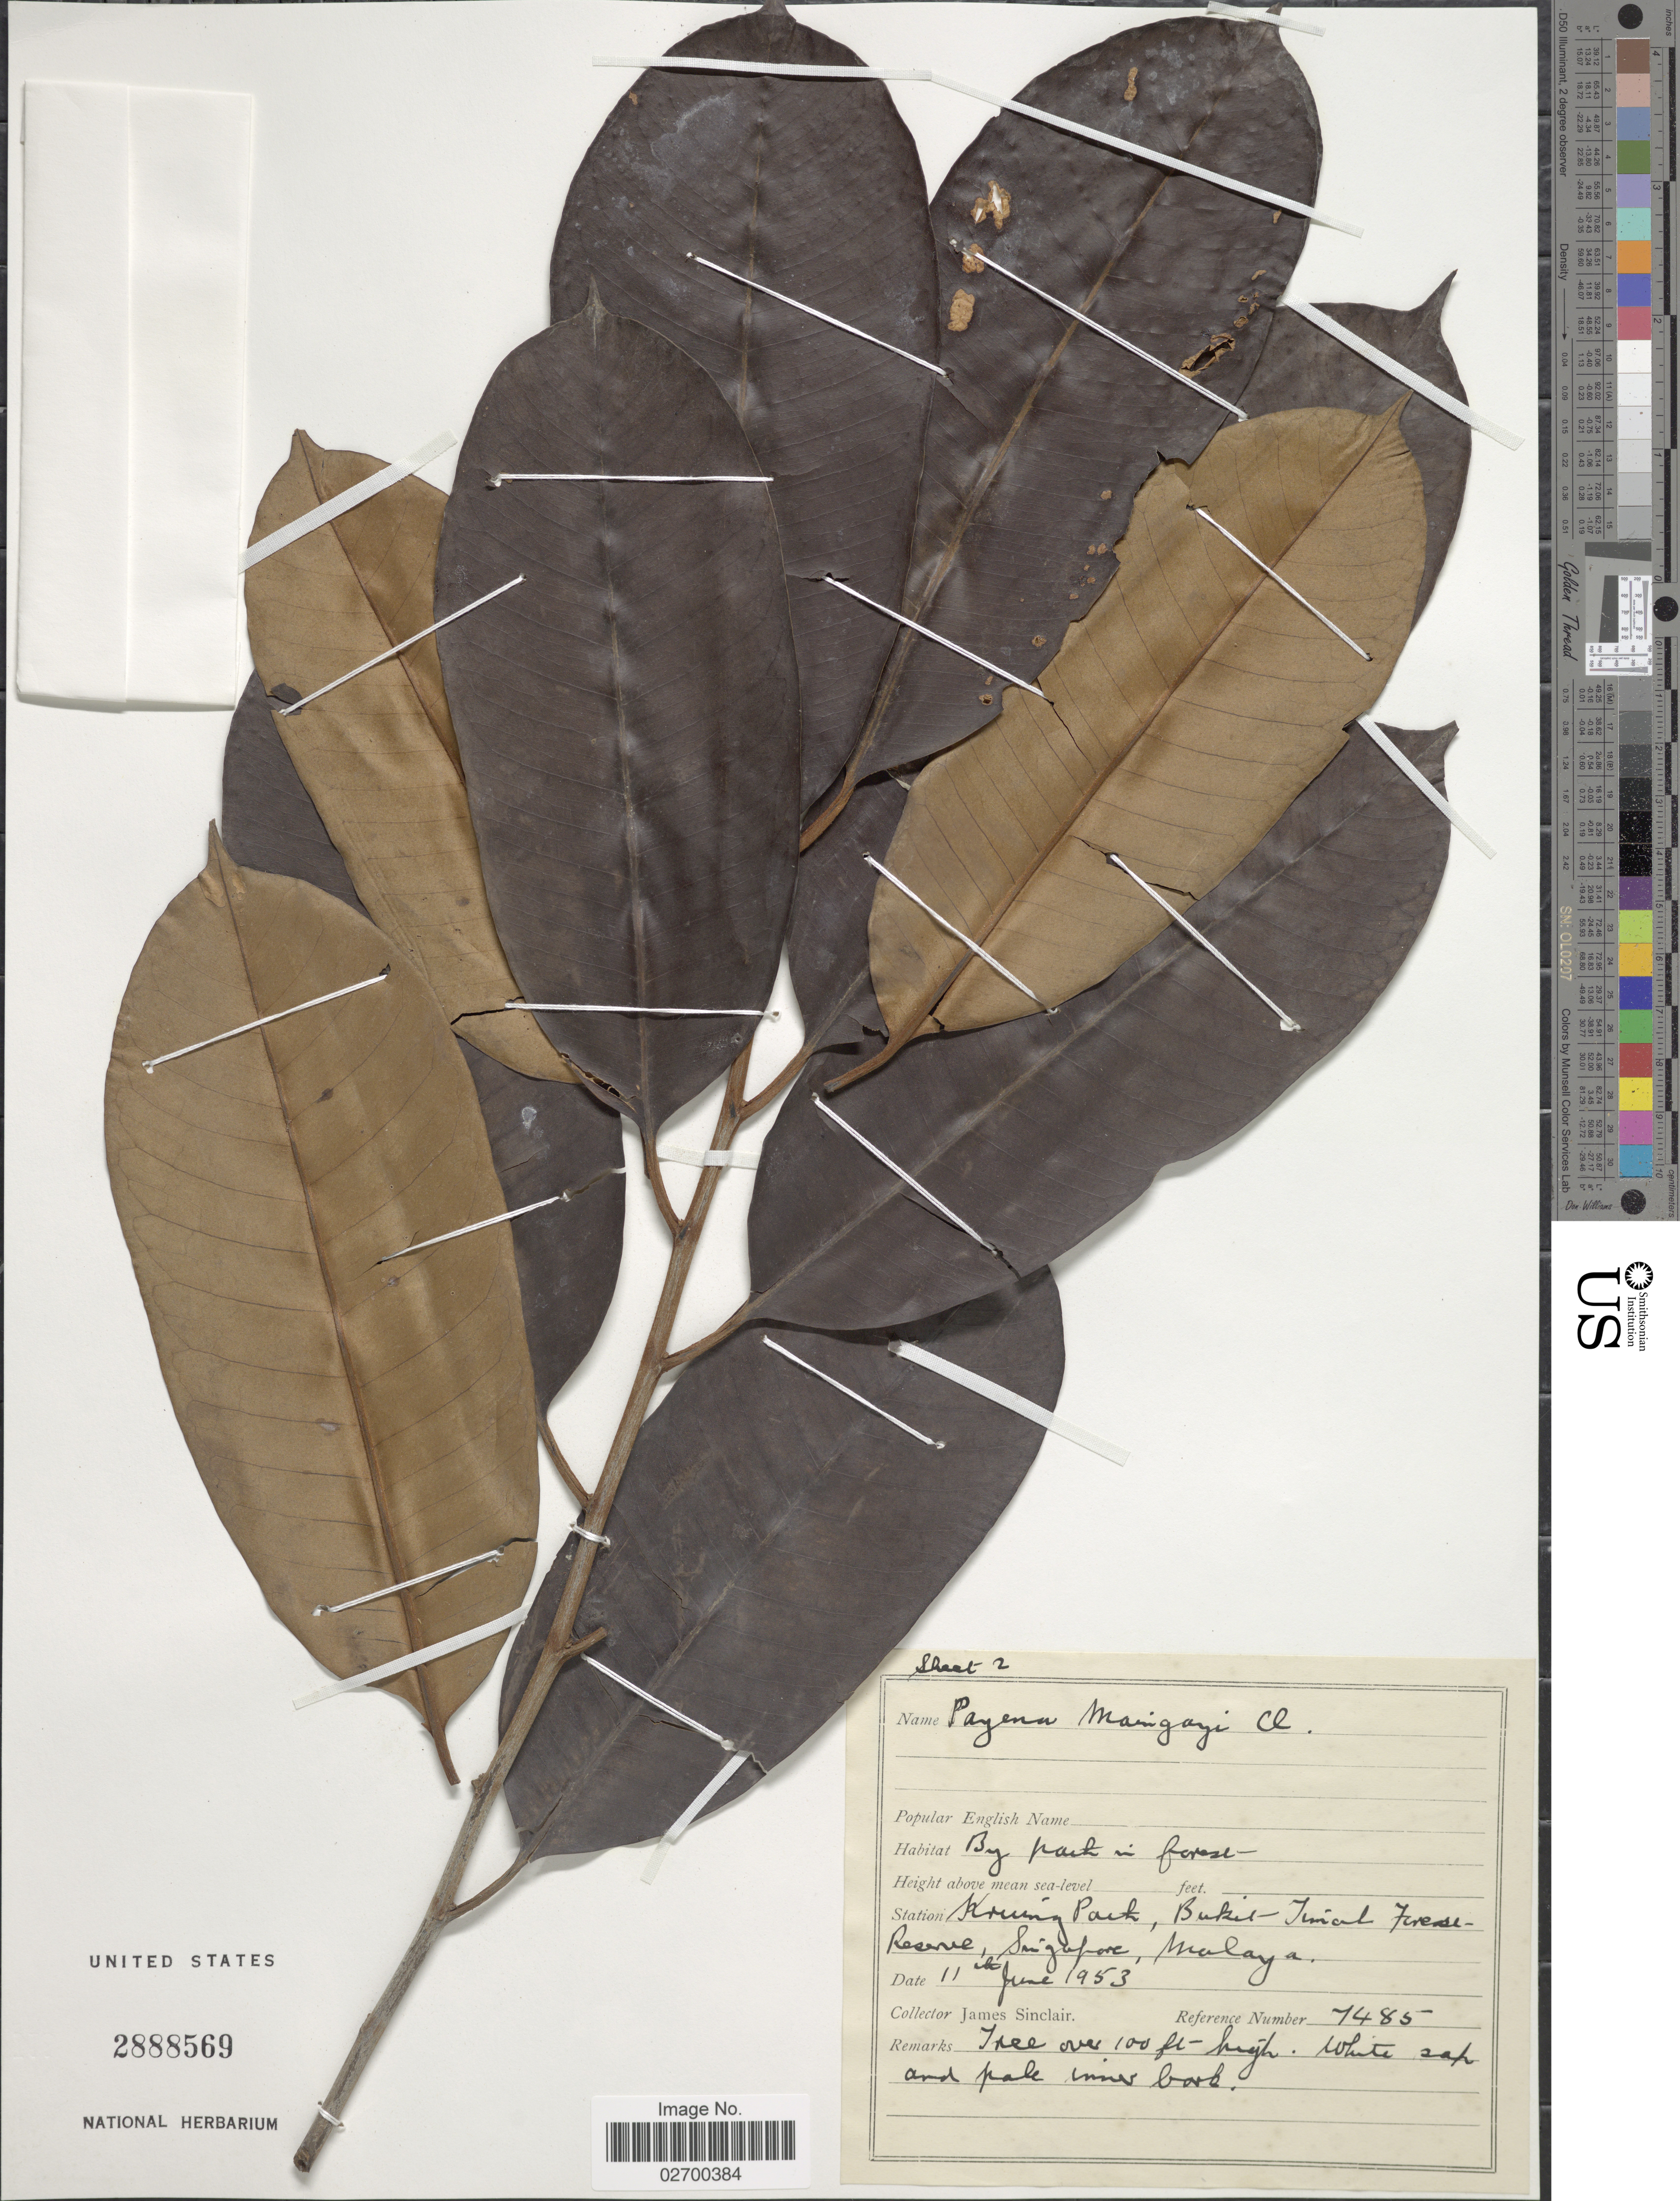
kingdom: Plantae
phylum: Tracheophyta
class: Magnoliopsida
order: Ericales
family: Sapotaceae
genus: Payena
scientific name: Payena maingayi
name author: C.B. Clarke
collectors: J. Sinclair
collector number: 7485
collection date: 1953-06-11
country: Singapore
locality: Kruing Park, Bukit Timat Forest-Reserve, Singapore, Malaya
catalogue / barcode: US 2888569